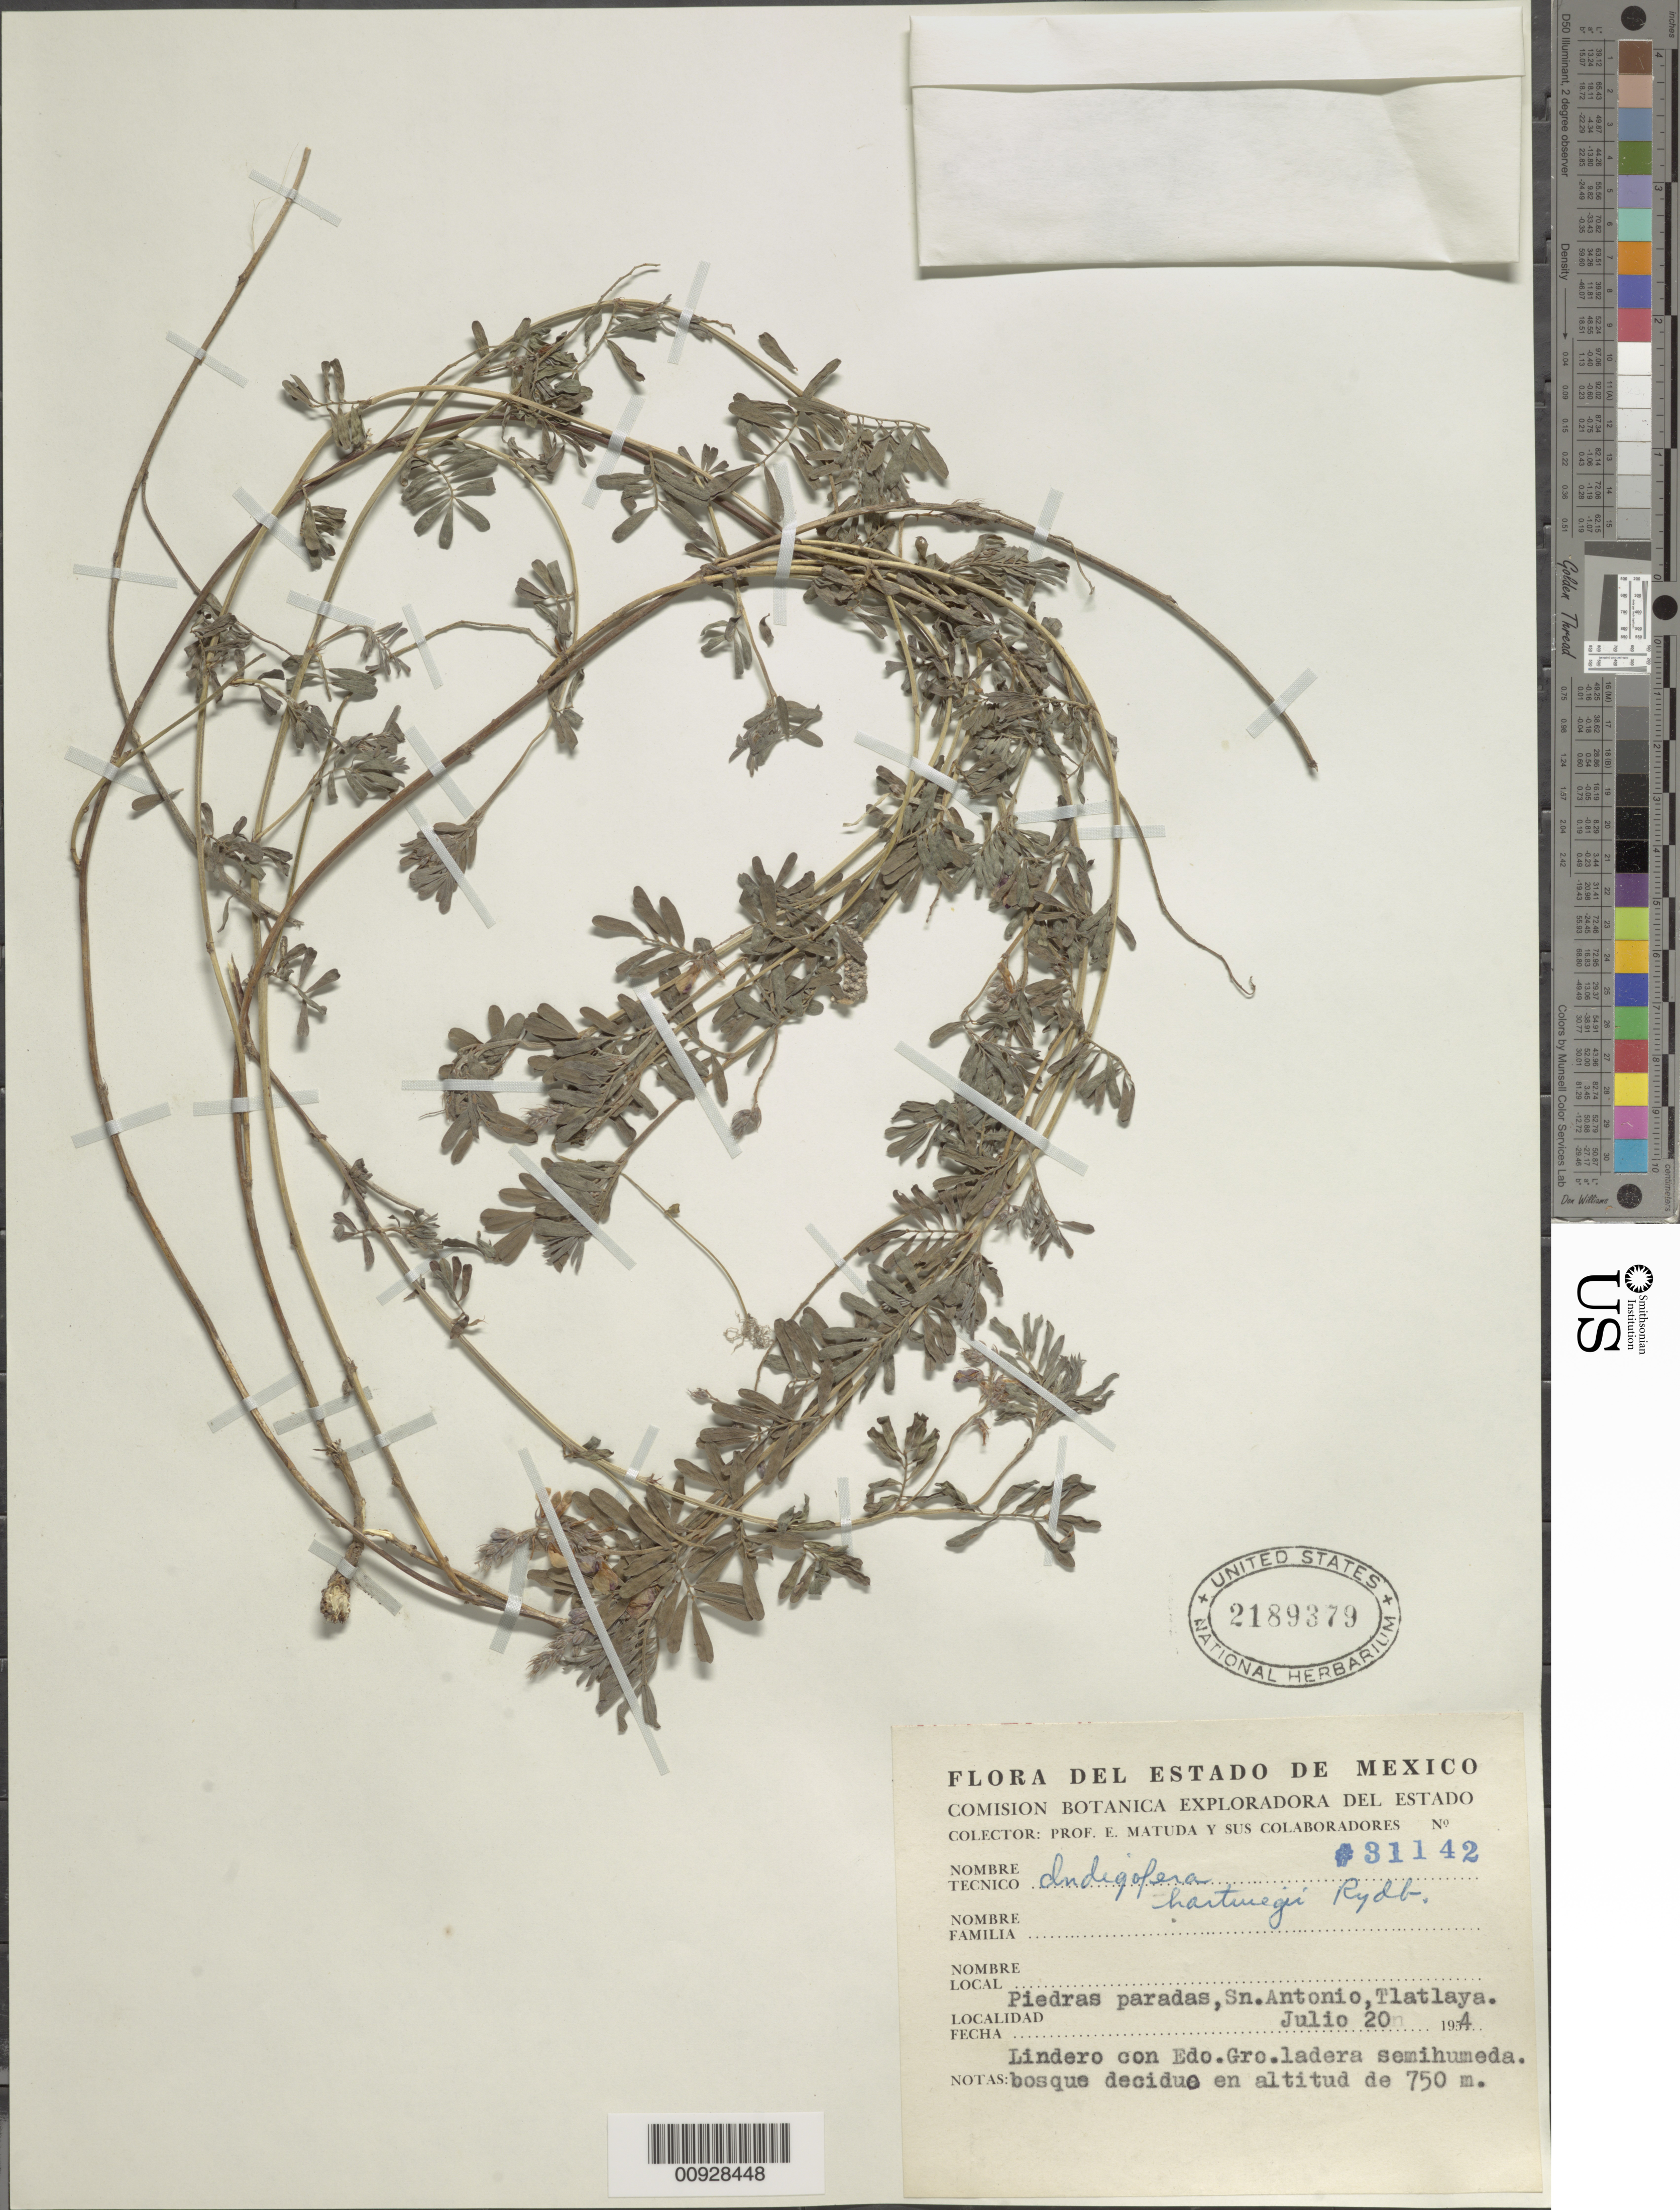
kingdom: Plantae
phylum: Tracheophyta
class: Magnoliopsida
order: Fabales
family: Fabaceae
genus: Indigofera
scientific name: Indigofera hartwegii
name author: Rydb.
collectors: E. Matuda & et al.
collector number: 31142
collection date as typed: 20 Jul 1954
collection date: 1954-07-20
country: Mexico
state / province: México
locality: Piedras paradas, Sn. Antonio Tlatlaya. Lindero con Edo. Guerrero.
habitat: Ladera semihúmeda, bosque deciduo.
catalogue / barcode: US 2189379